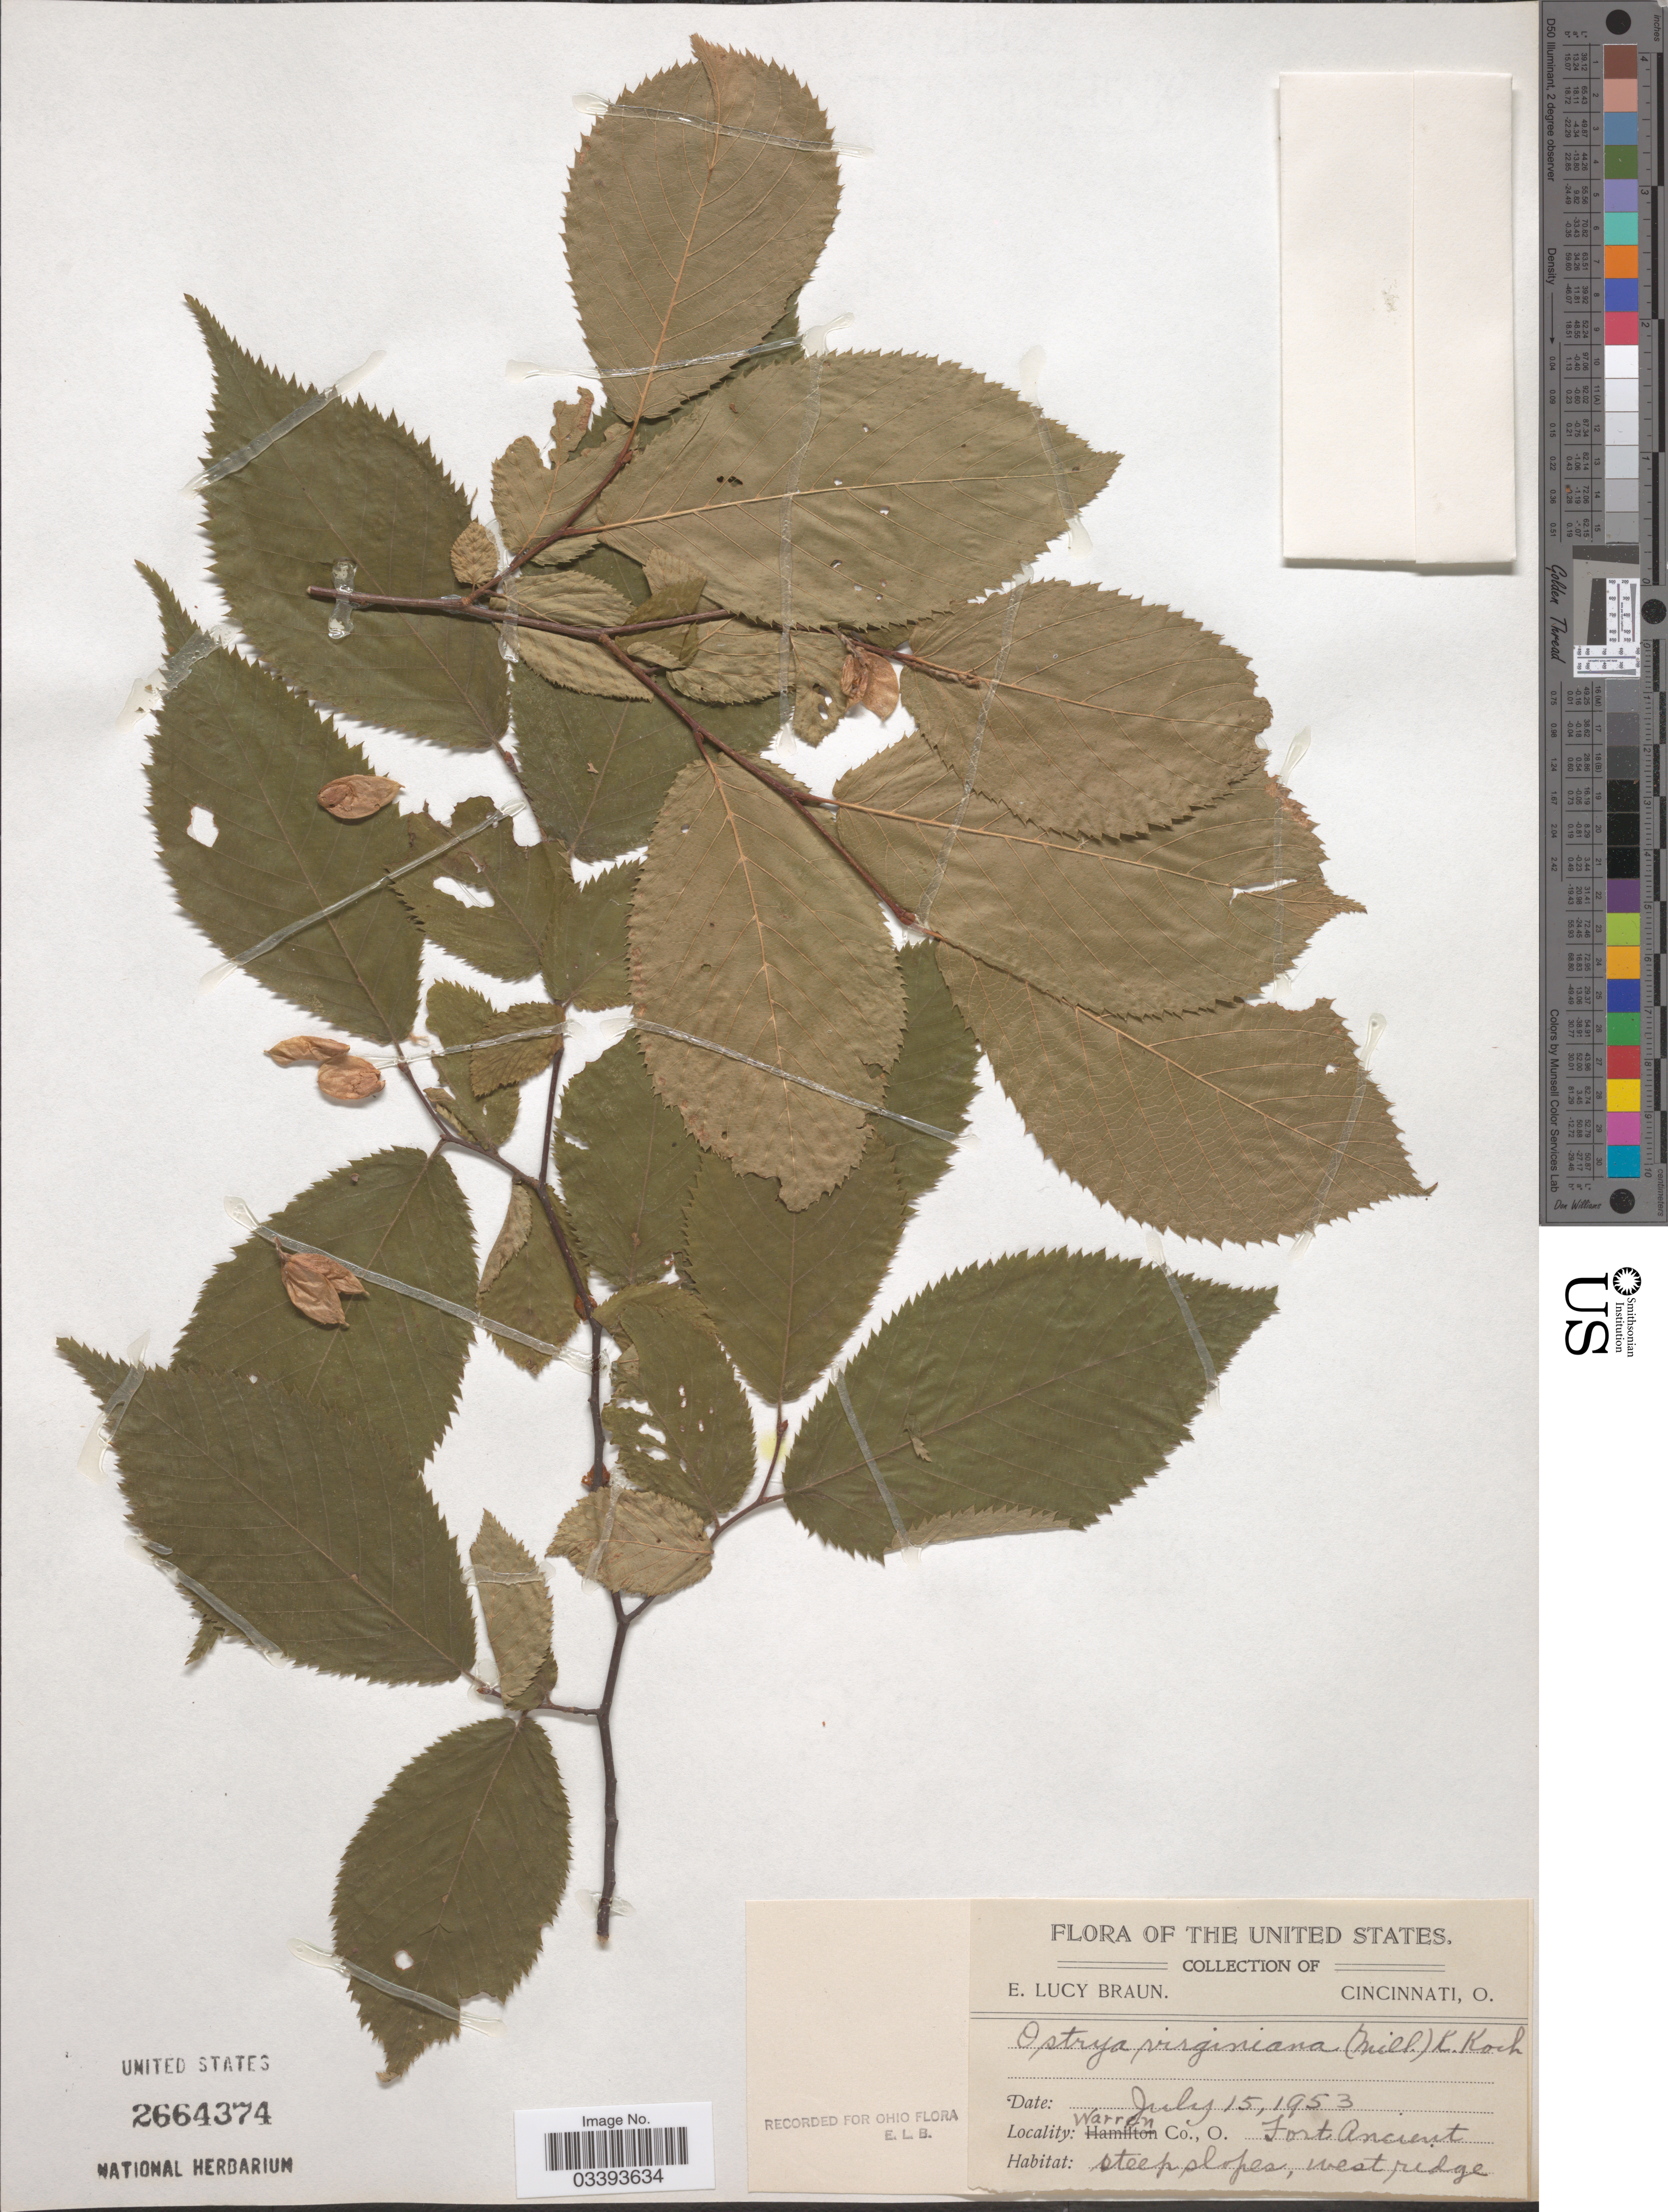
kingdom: Plantae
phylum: Tracheophyta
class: Magnoliopsida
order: Fagales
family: Betulaceae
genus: Ostrya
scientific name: Ostrya virginiana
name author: (Mill.) K. Koch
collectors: E. L. Braun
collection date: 1953-07-15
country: United States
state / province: Ohio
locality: Warren Co., O. Fort Ancient.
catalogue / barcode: US 2664374